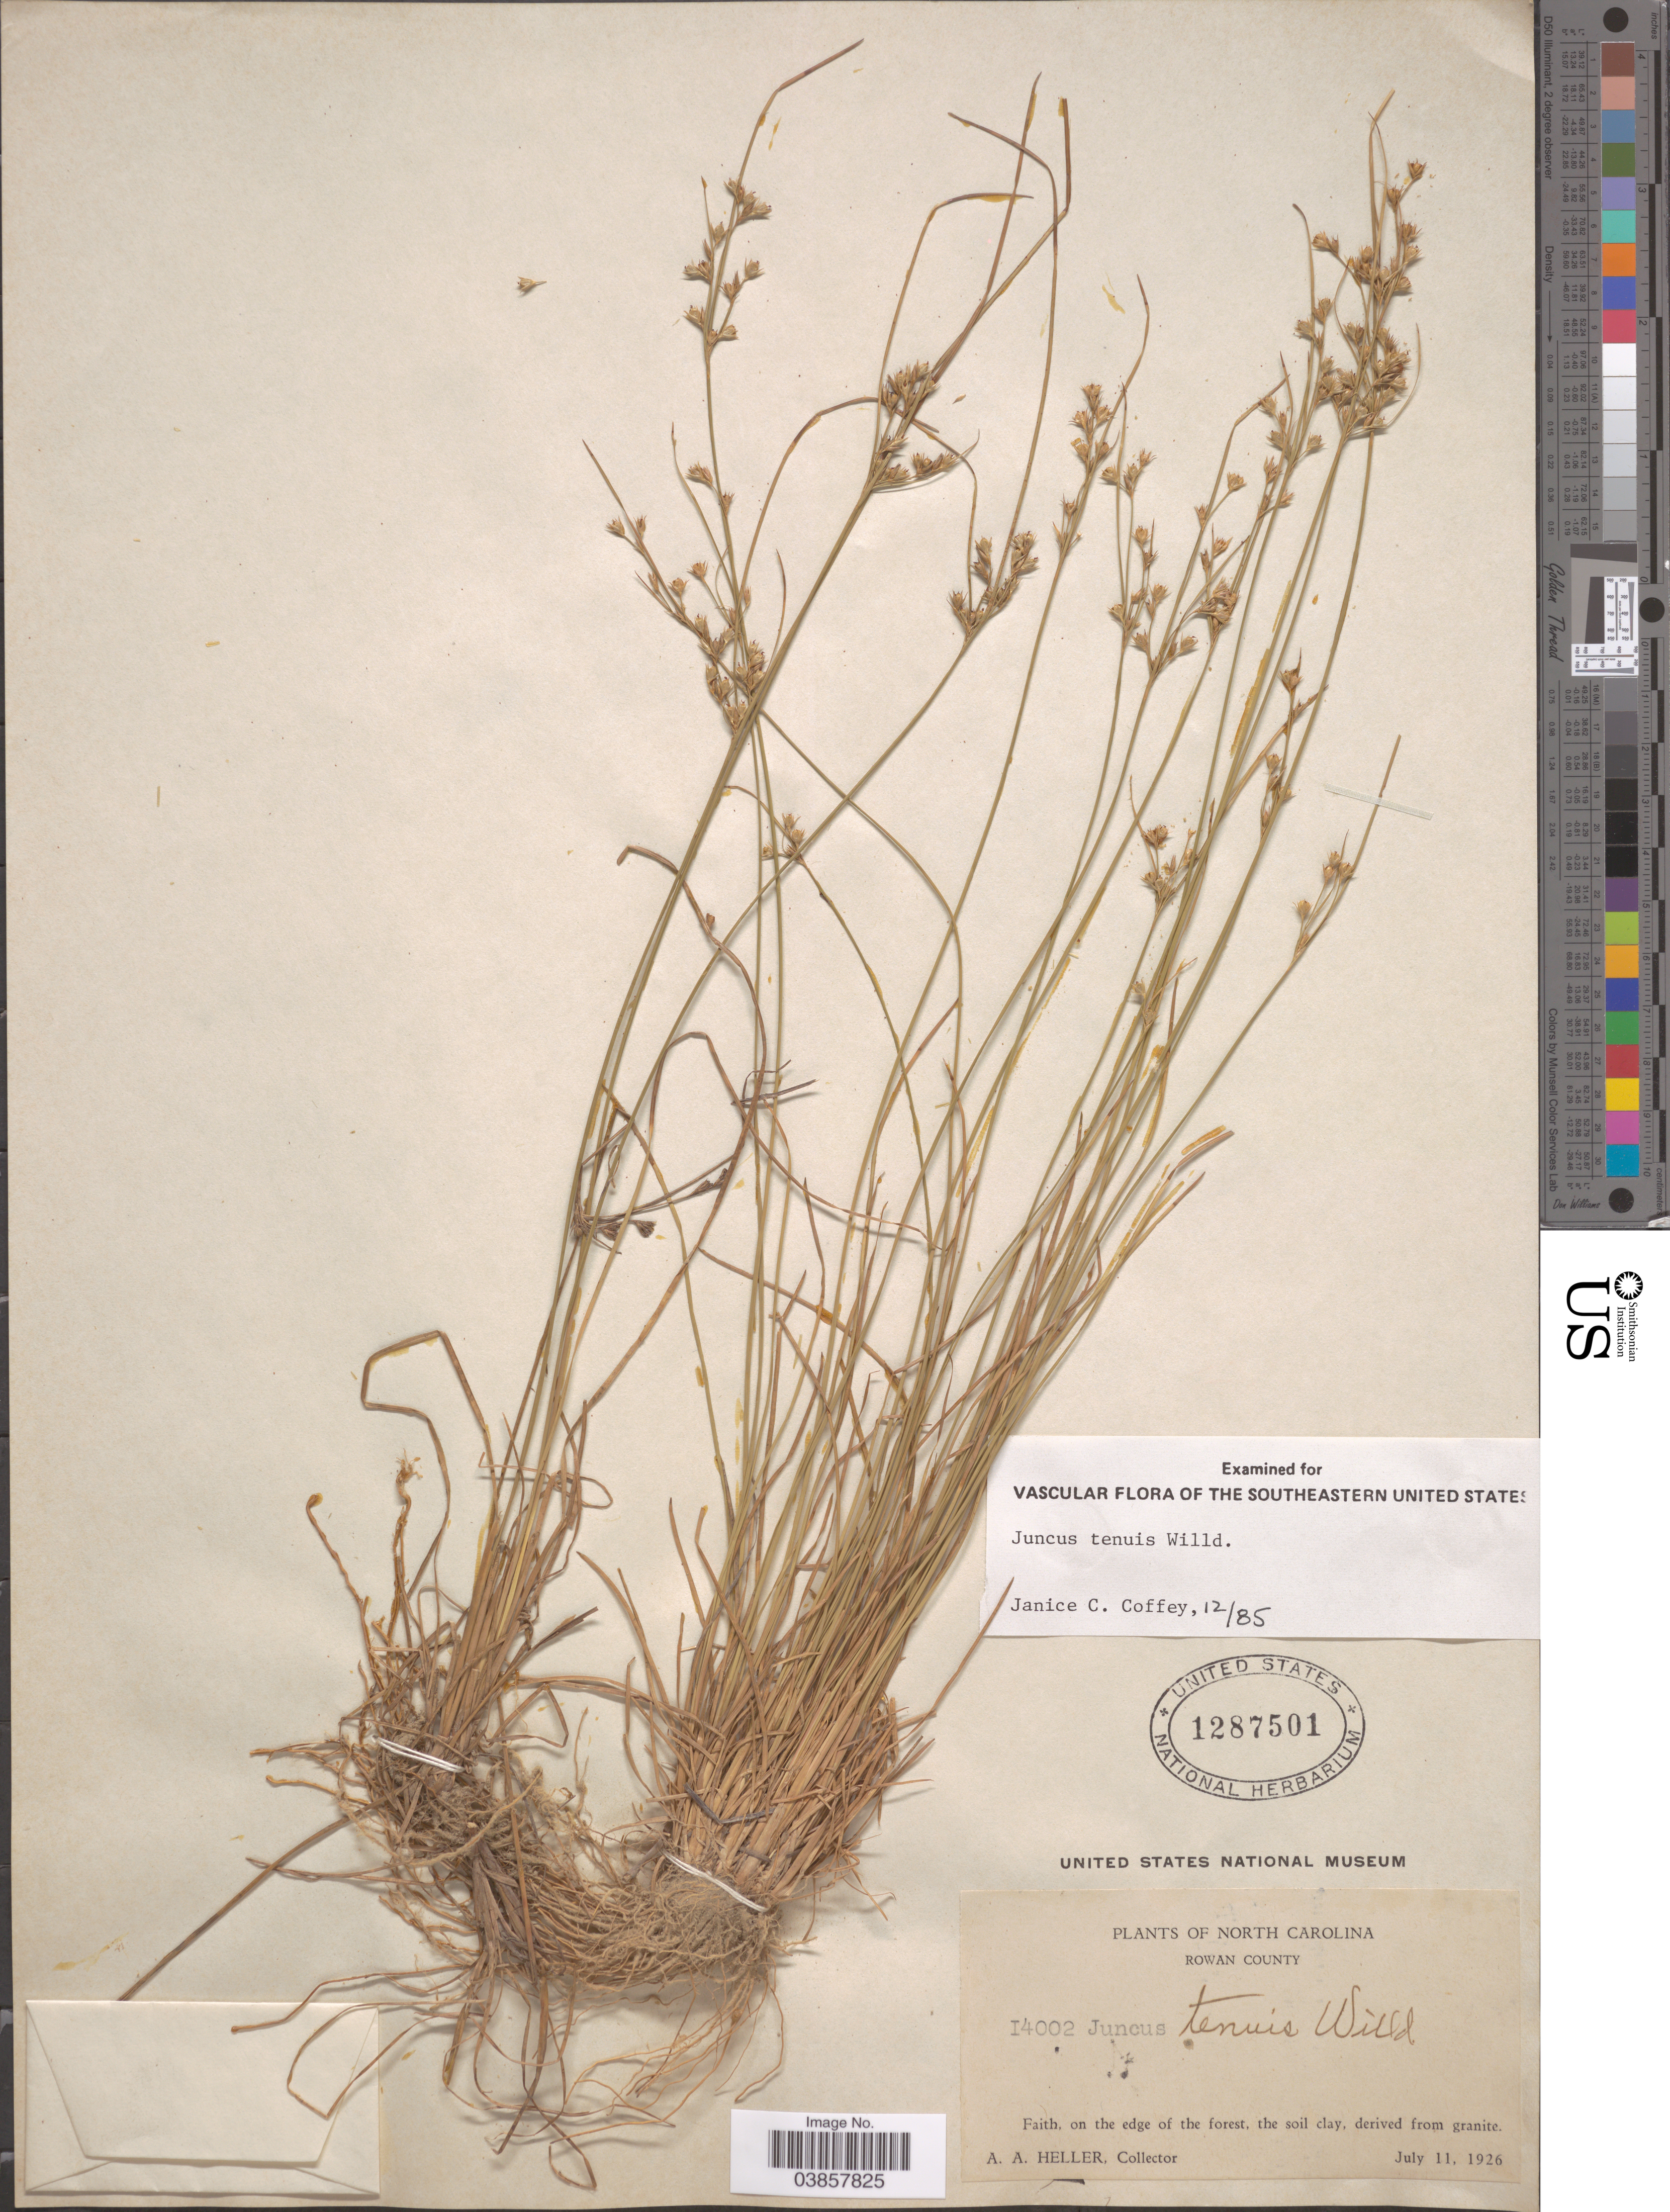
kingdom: Plantae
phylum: Tracheophyta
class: Liliopsida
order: Poales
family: Juncaceae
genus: Juncus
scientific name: Juncus tenuis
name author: Willd.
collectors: A. A. Heller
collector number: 14002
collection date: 1926-07-11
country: United States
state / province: North Carolina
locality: Rowan County. Faith, on the edge of the forest, the soil clay, derived from granite.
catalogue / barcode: US 1287501